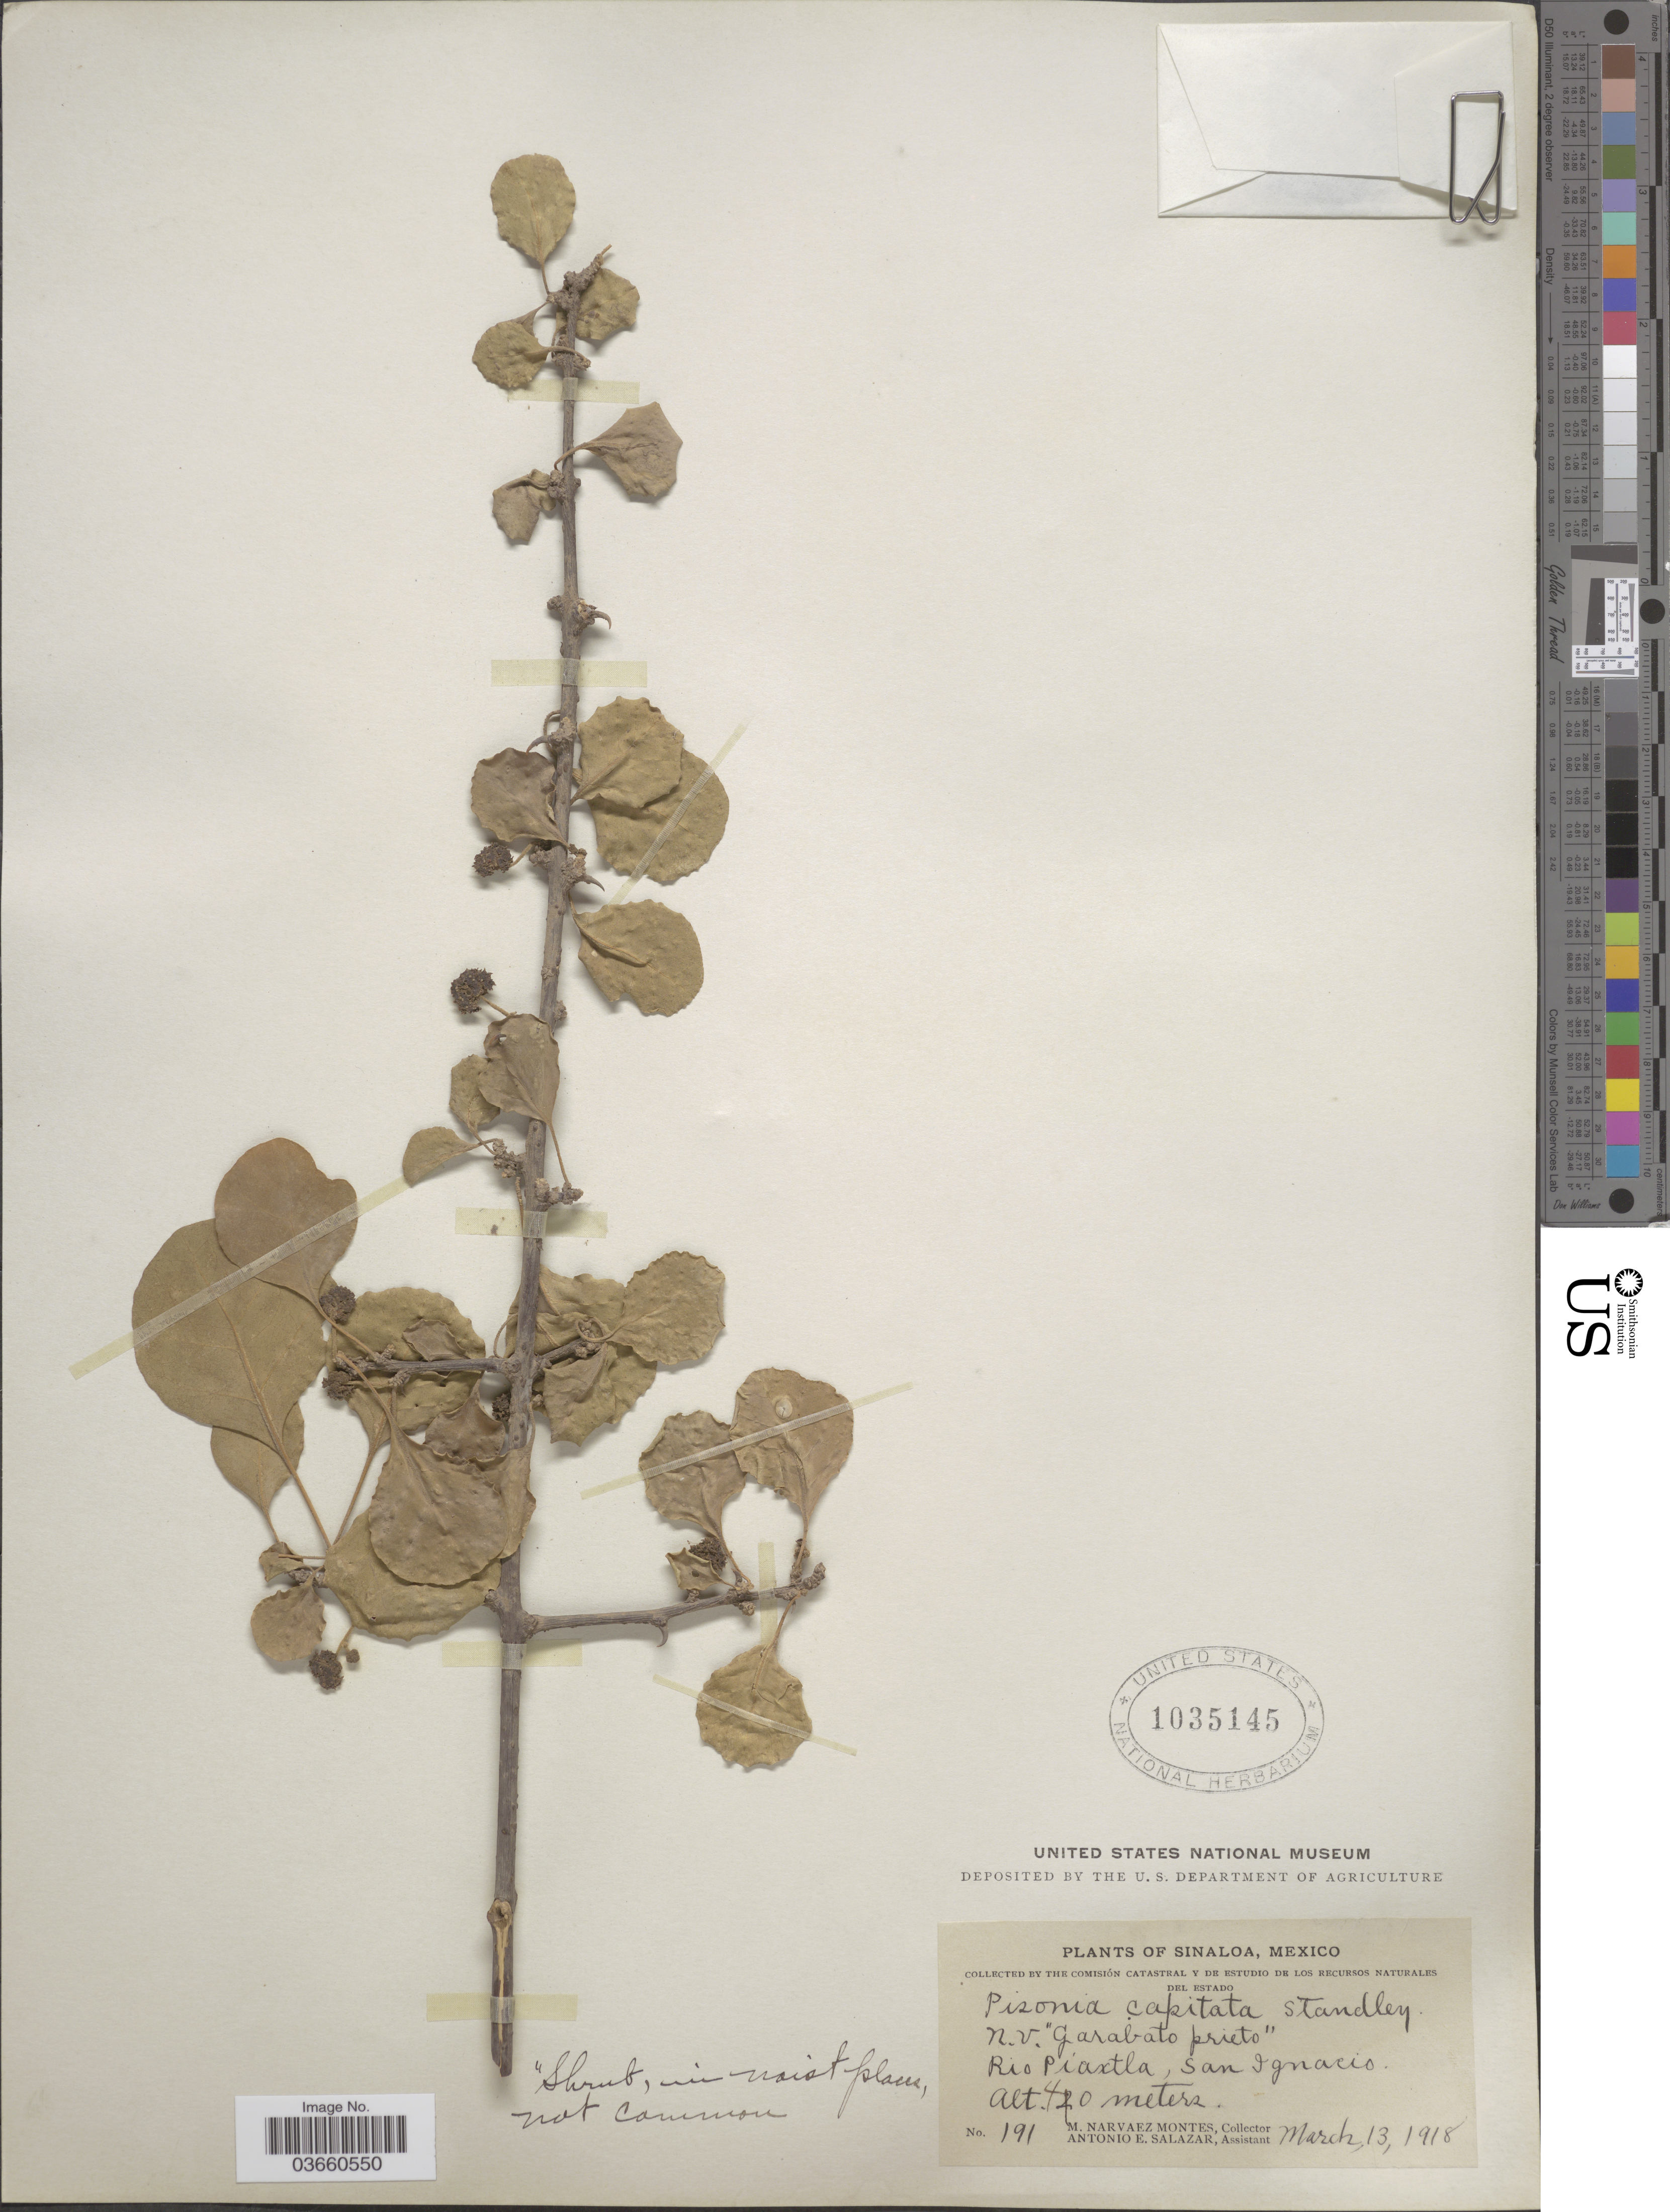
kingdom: Plantae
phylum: Tracheophyta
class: Magnoliopsida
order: Caryophyllales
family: Nyctaginaceae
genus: Pisonia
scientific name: Pisonia capitata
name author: (S. Watson) Standl.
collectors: M. Narvaez M. & A. E. Salazar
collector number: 191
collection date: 1918-03-13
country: Mexico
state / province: Sinaloa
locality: Rio Piaxtla, San Ignacio.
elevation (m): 410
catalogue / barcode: US 1035145